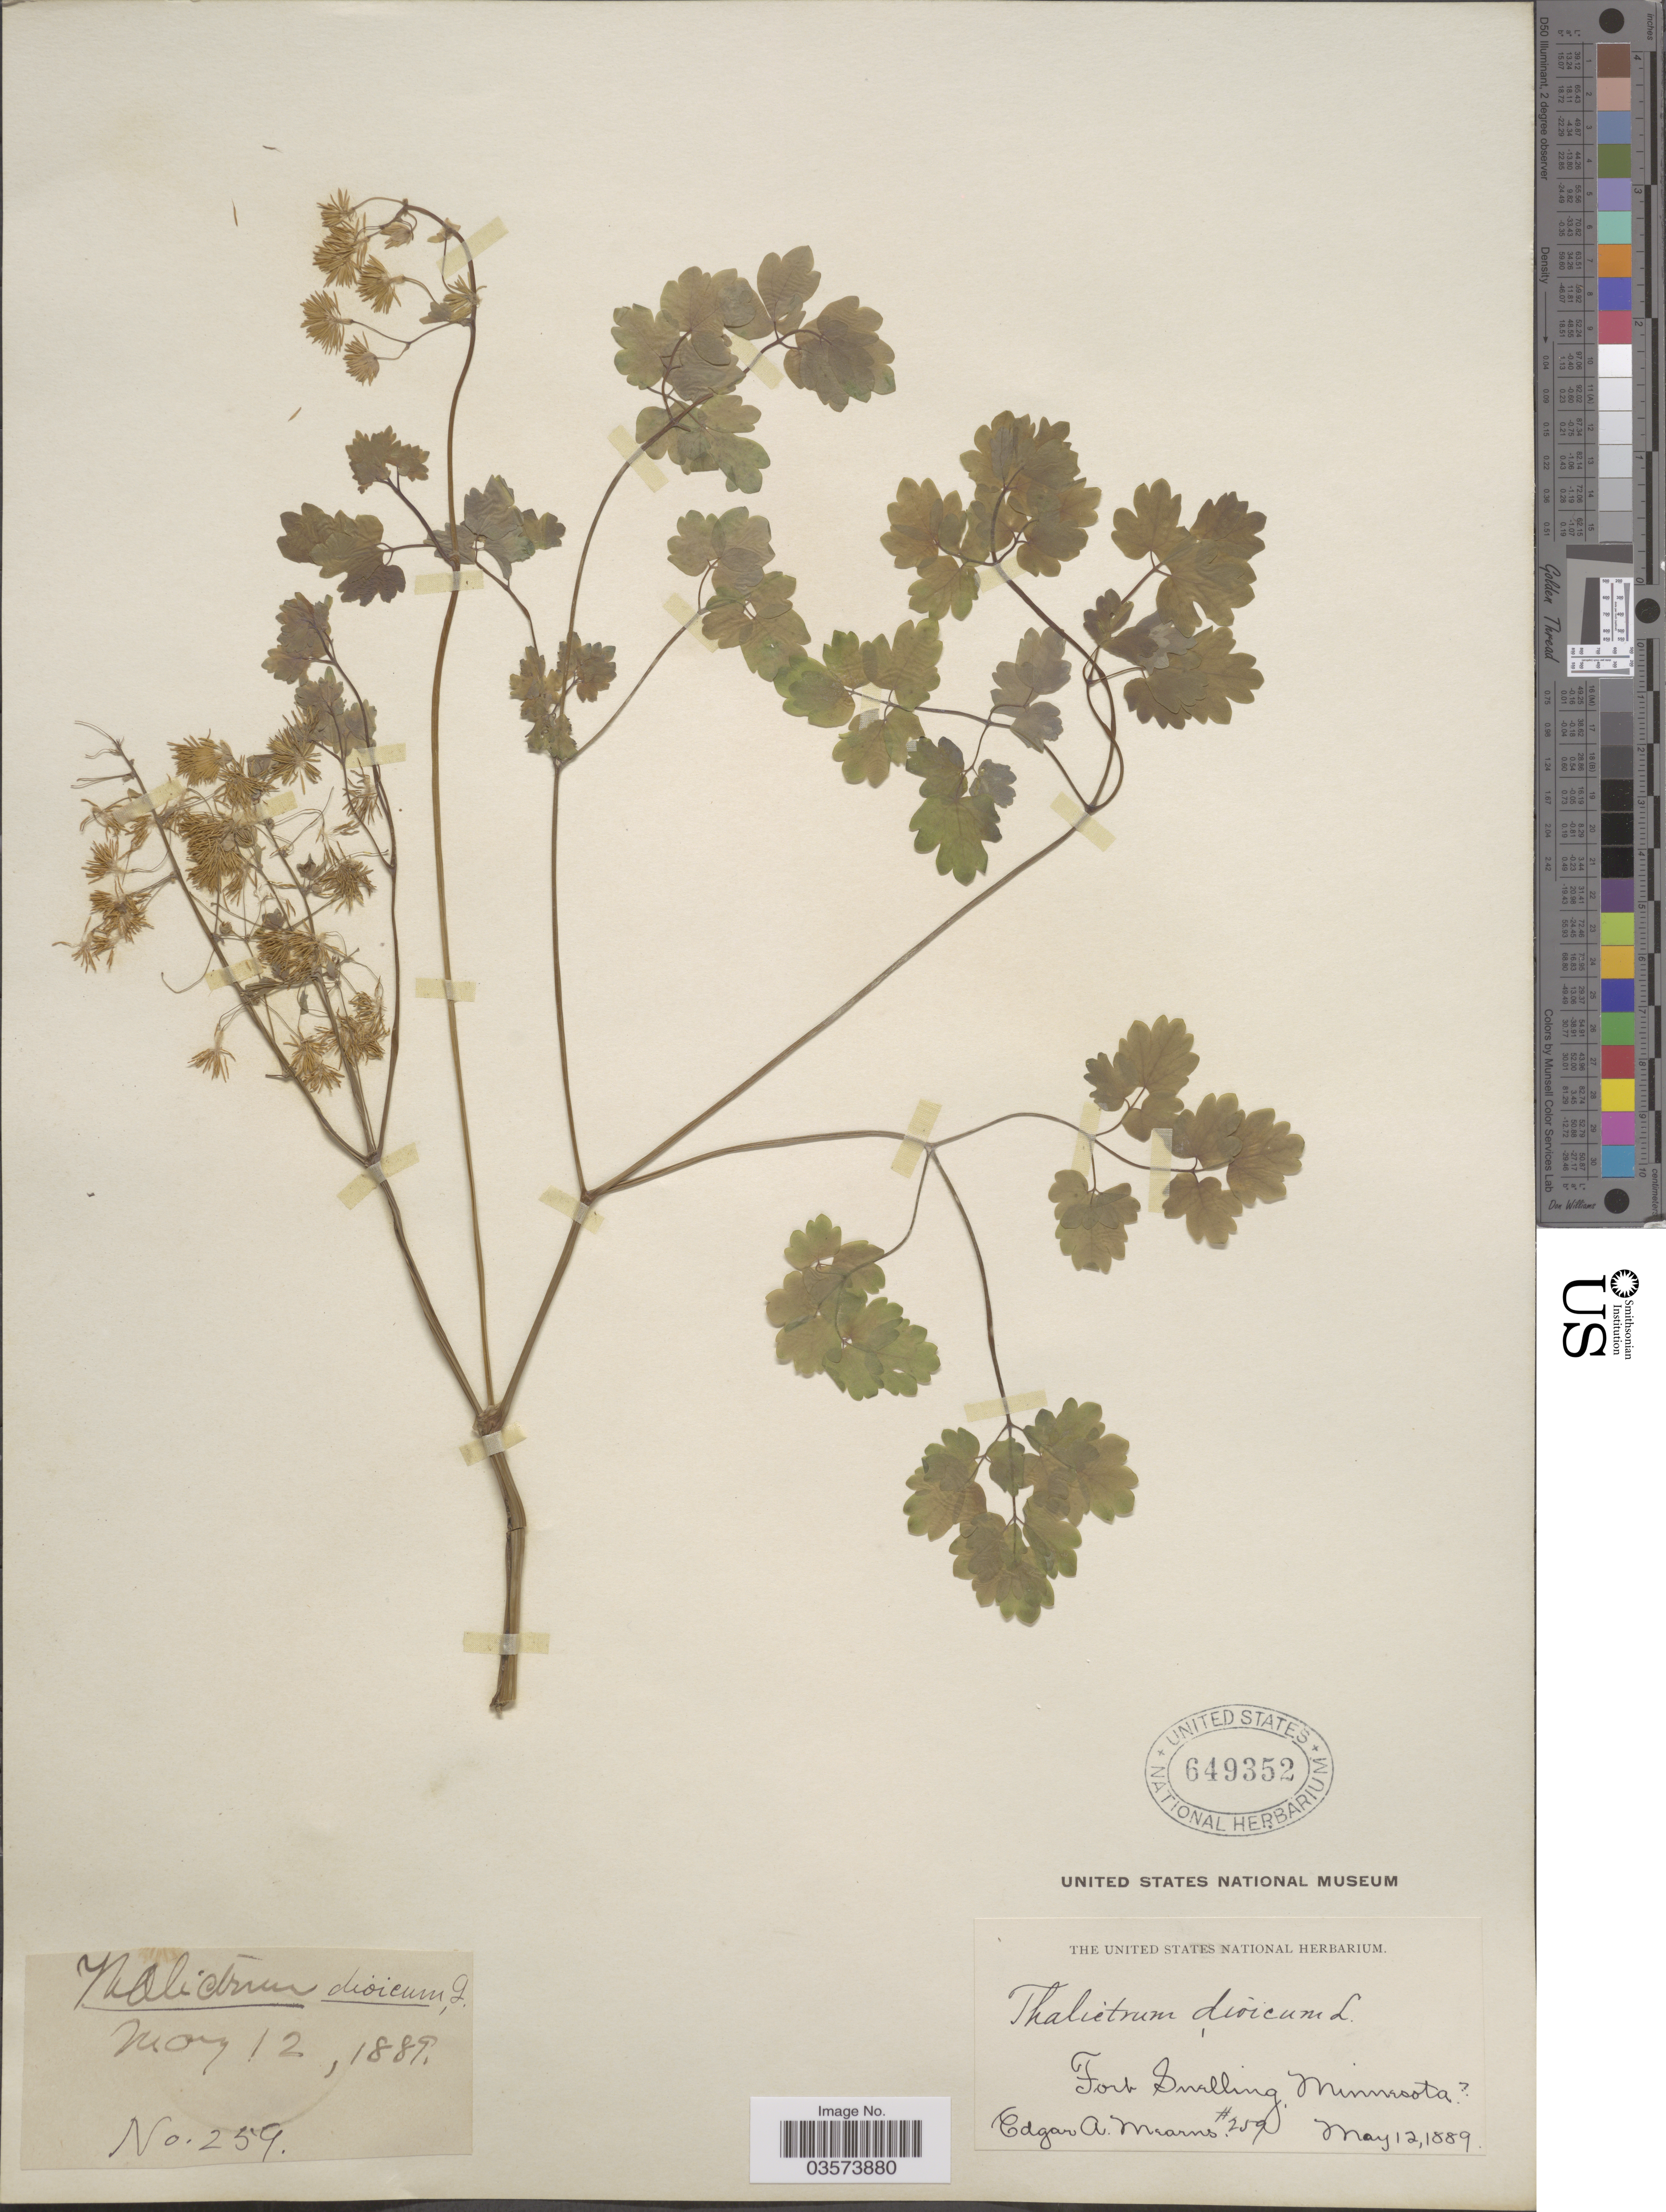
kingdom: Plantae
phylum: Tracheophyta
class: Magnoliopsida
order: Ranunculales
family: Ranunculaceae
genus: Thalictrum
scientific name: Thalictrum dioicum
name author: L.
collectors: E. A. Mearns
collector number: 259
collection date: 1889-05-12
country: United States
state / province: Minnesota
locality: Fort Snelling.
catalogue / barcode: US 649352